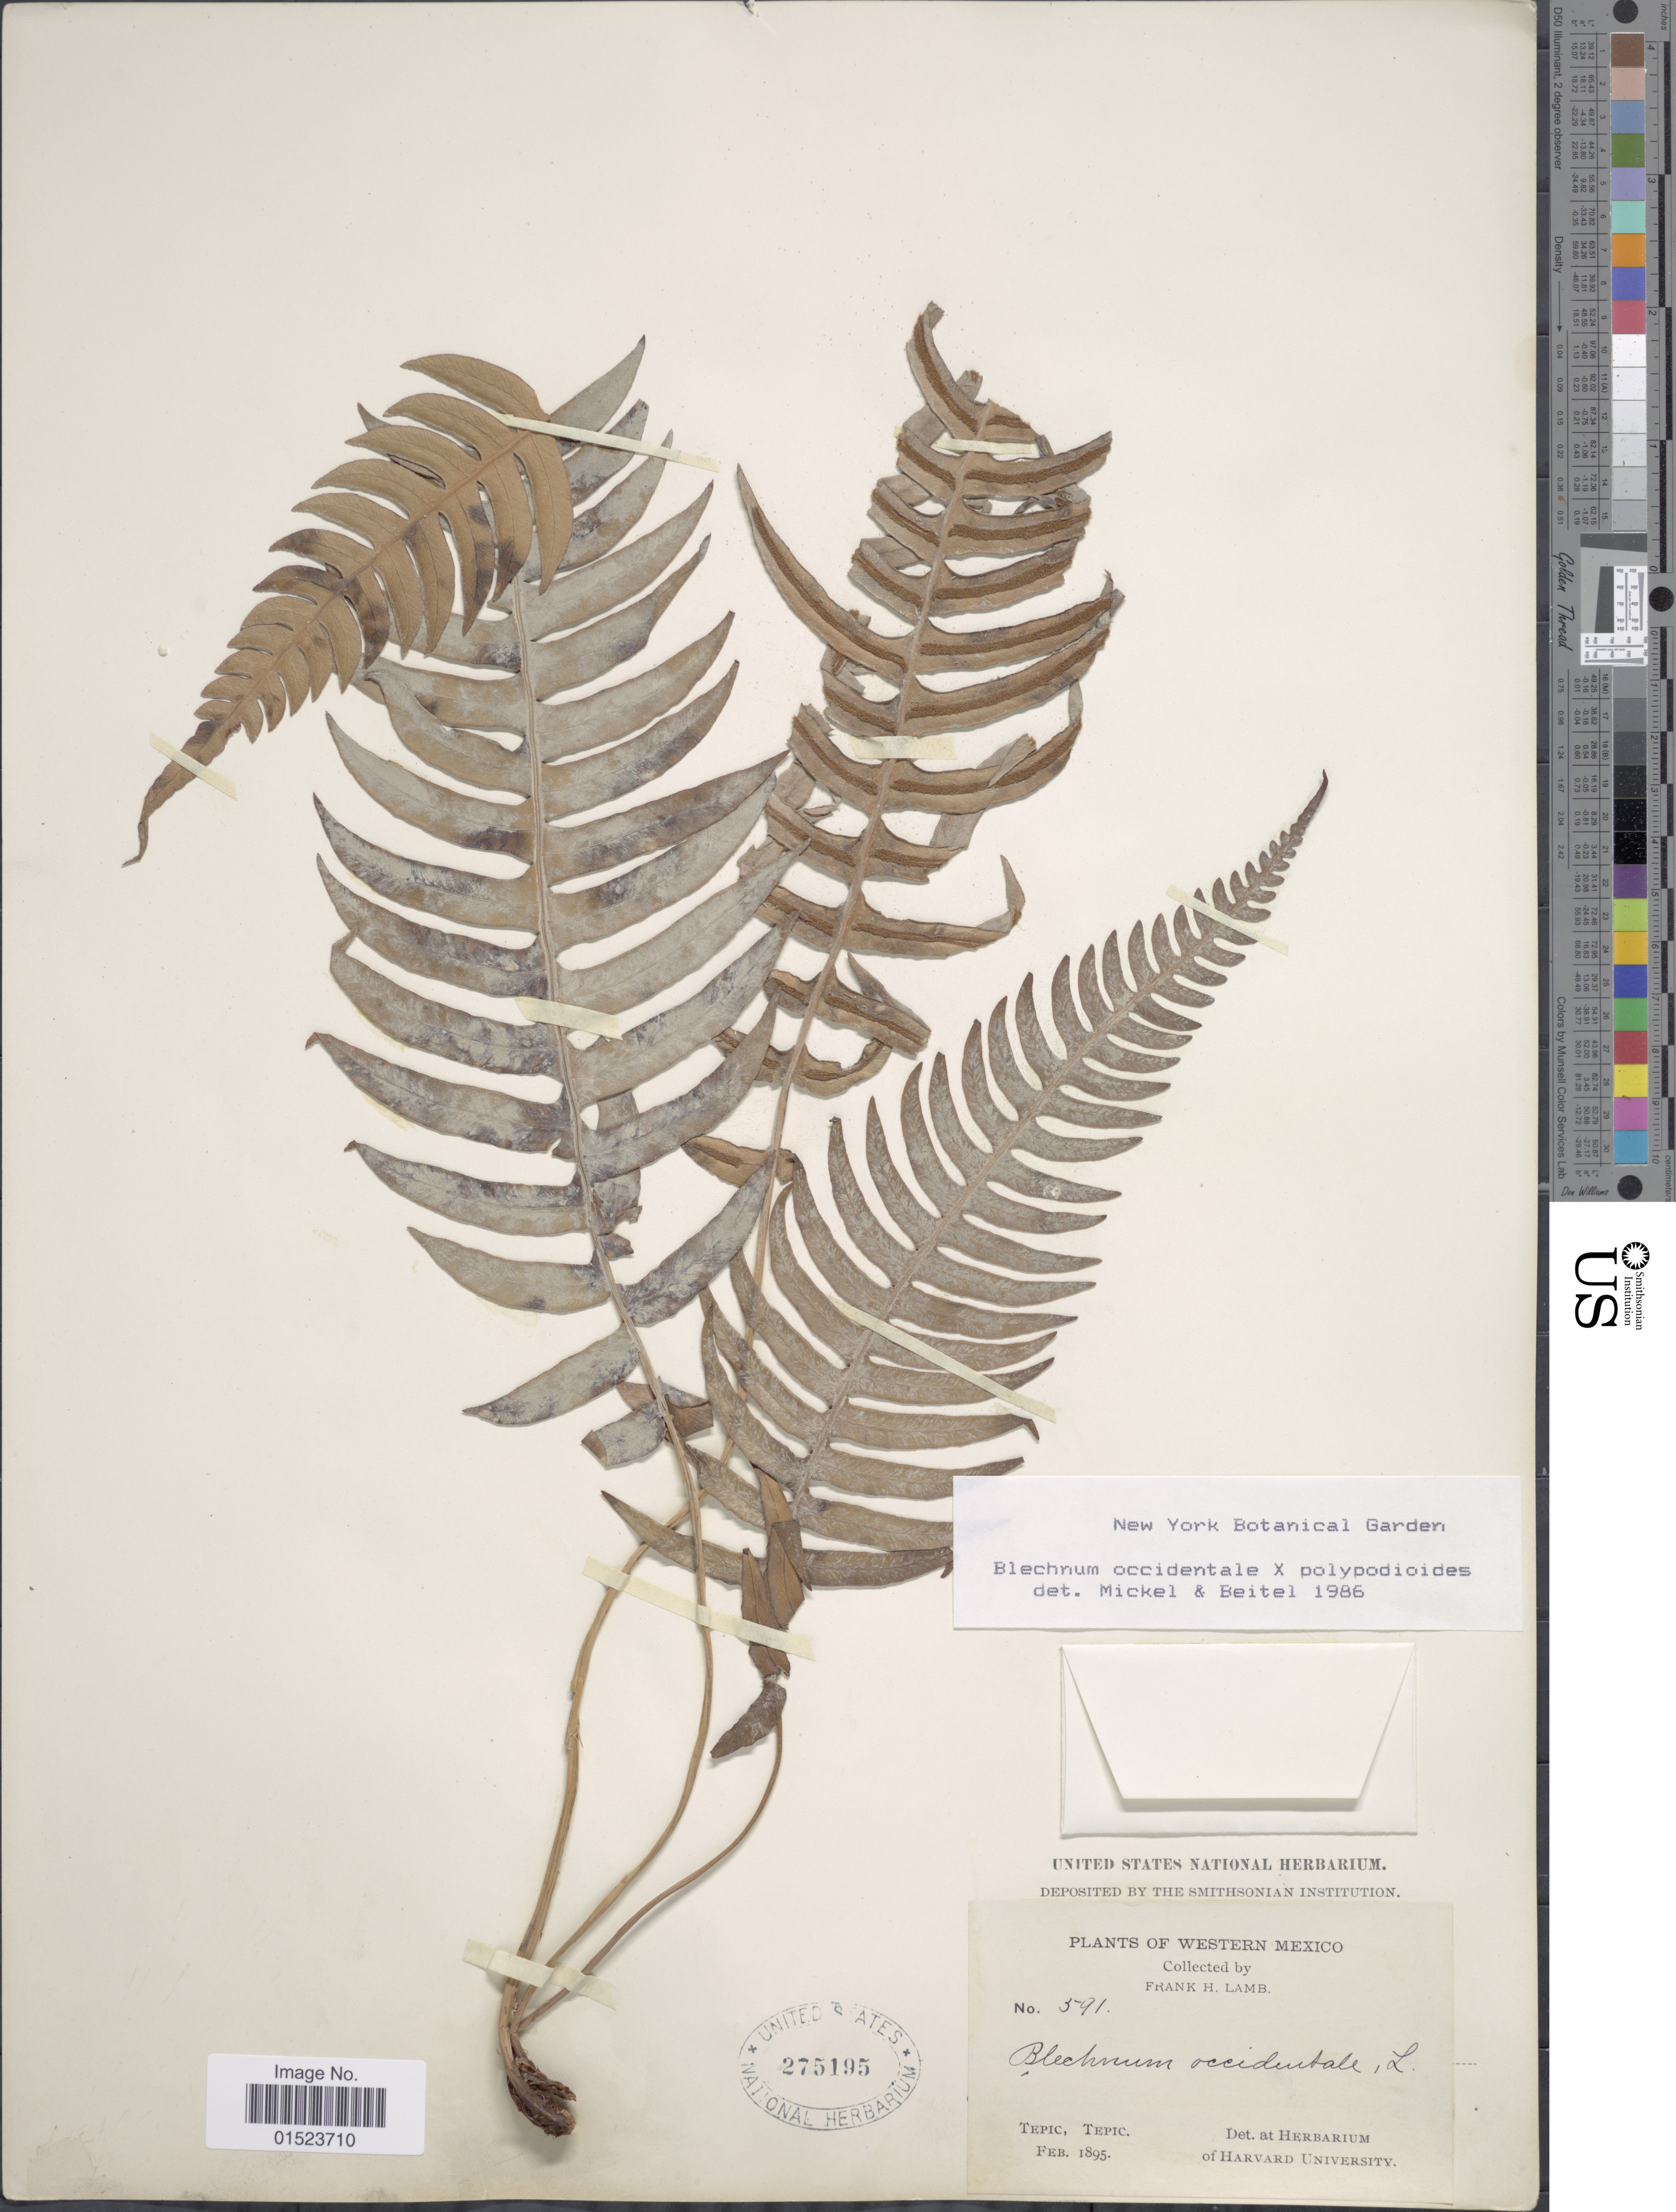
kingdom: Plantae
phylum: Tracheophyta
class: Polypodiopsida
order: Polypodiales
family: Blechnaceae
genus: Blechnum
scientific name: Blechnum confluens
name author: D.F.K. Schltdl. & Cham.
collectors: F. H. Lamb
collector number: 591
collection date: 1895-02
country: Mexico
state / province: Nayarit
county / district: Tepic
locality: Tepic Mun., Tepic Territory [now Nayarit].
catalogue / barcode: US 275195